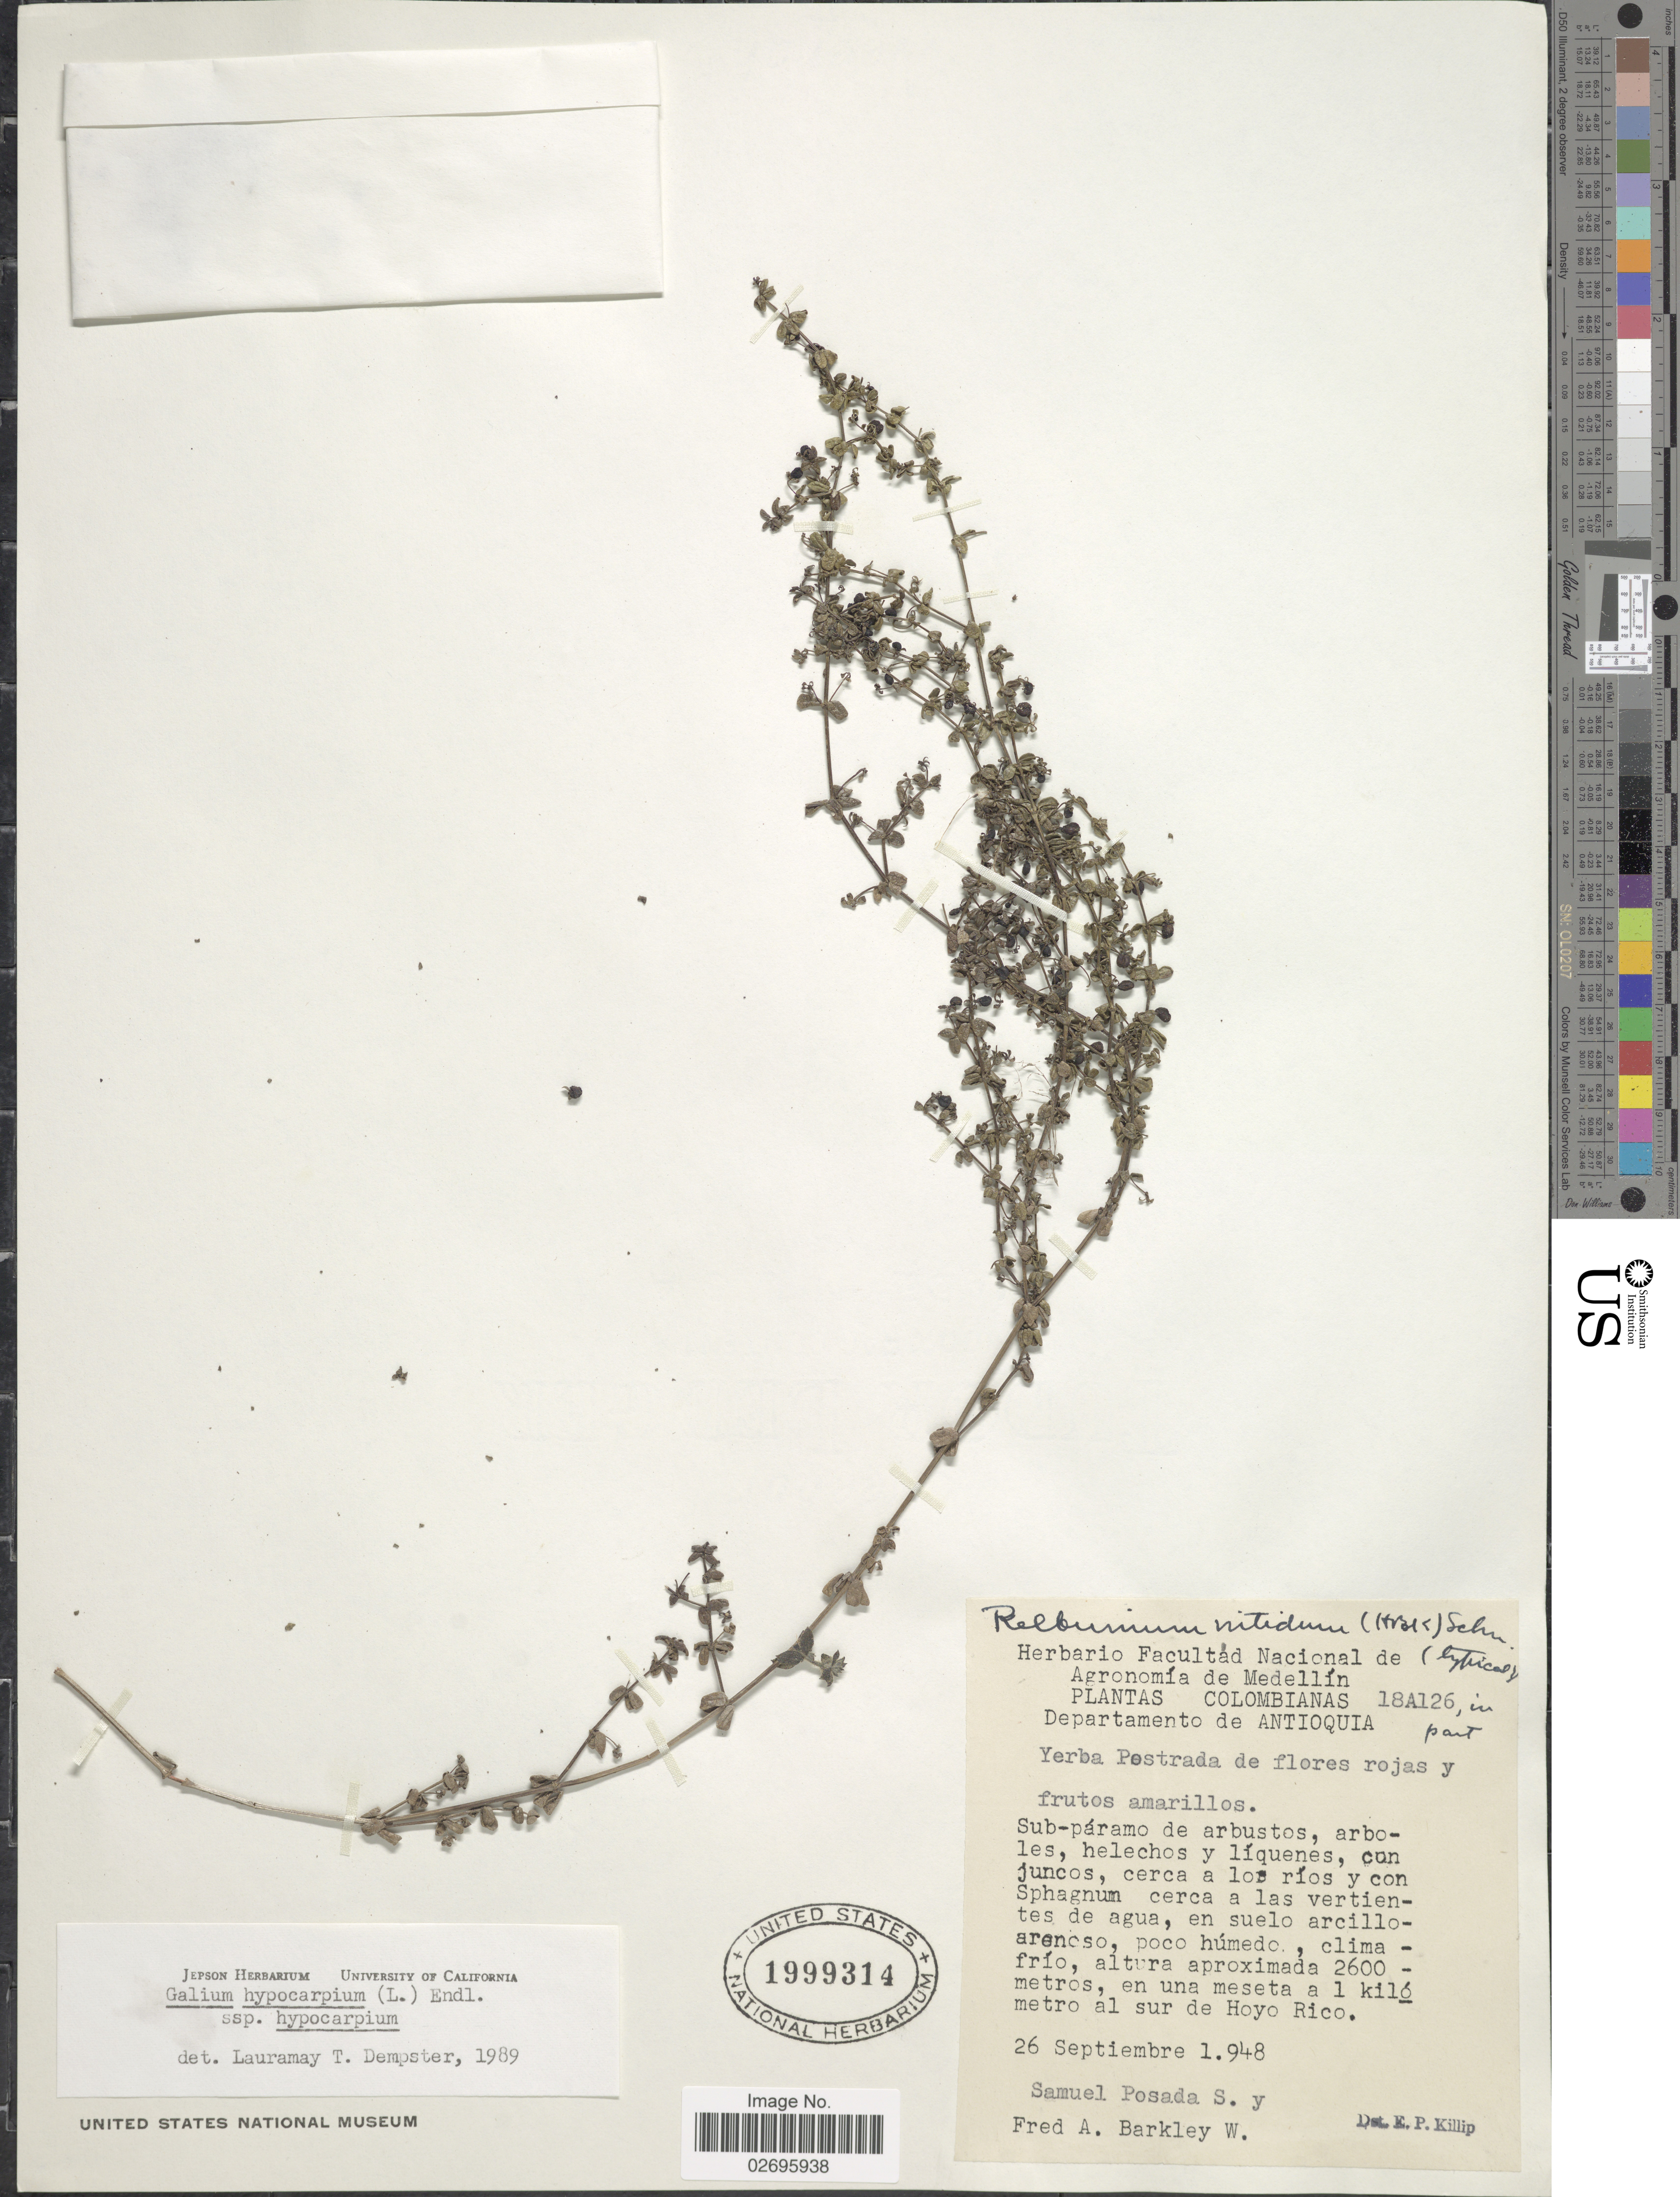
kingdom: Plantae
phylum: Tracheophyta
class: Magnoliopsida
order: Gentianales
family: Rubiaceae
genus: Galium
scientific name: Galium hypocarpium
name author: (L.) Endl. ex Griseb.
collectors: S. Posada & F. A. Barkley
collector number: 18A126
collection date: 1948-09-26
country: Colombia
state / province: Antioquia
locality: Departamento de Antioquia, en una meseta a 1 kilómetro al sur de Hoyo Rico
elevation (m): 2600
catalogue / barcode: US 1999314